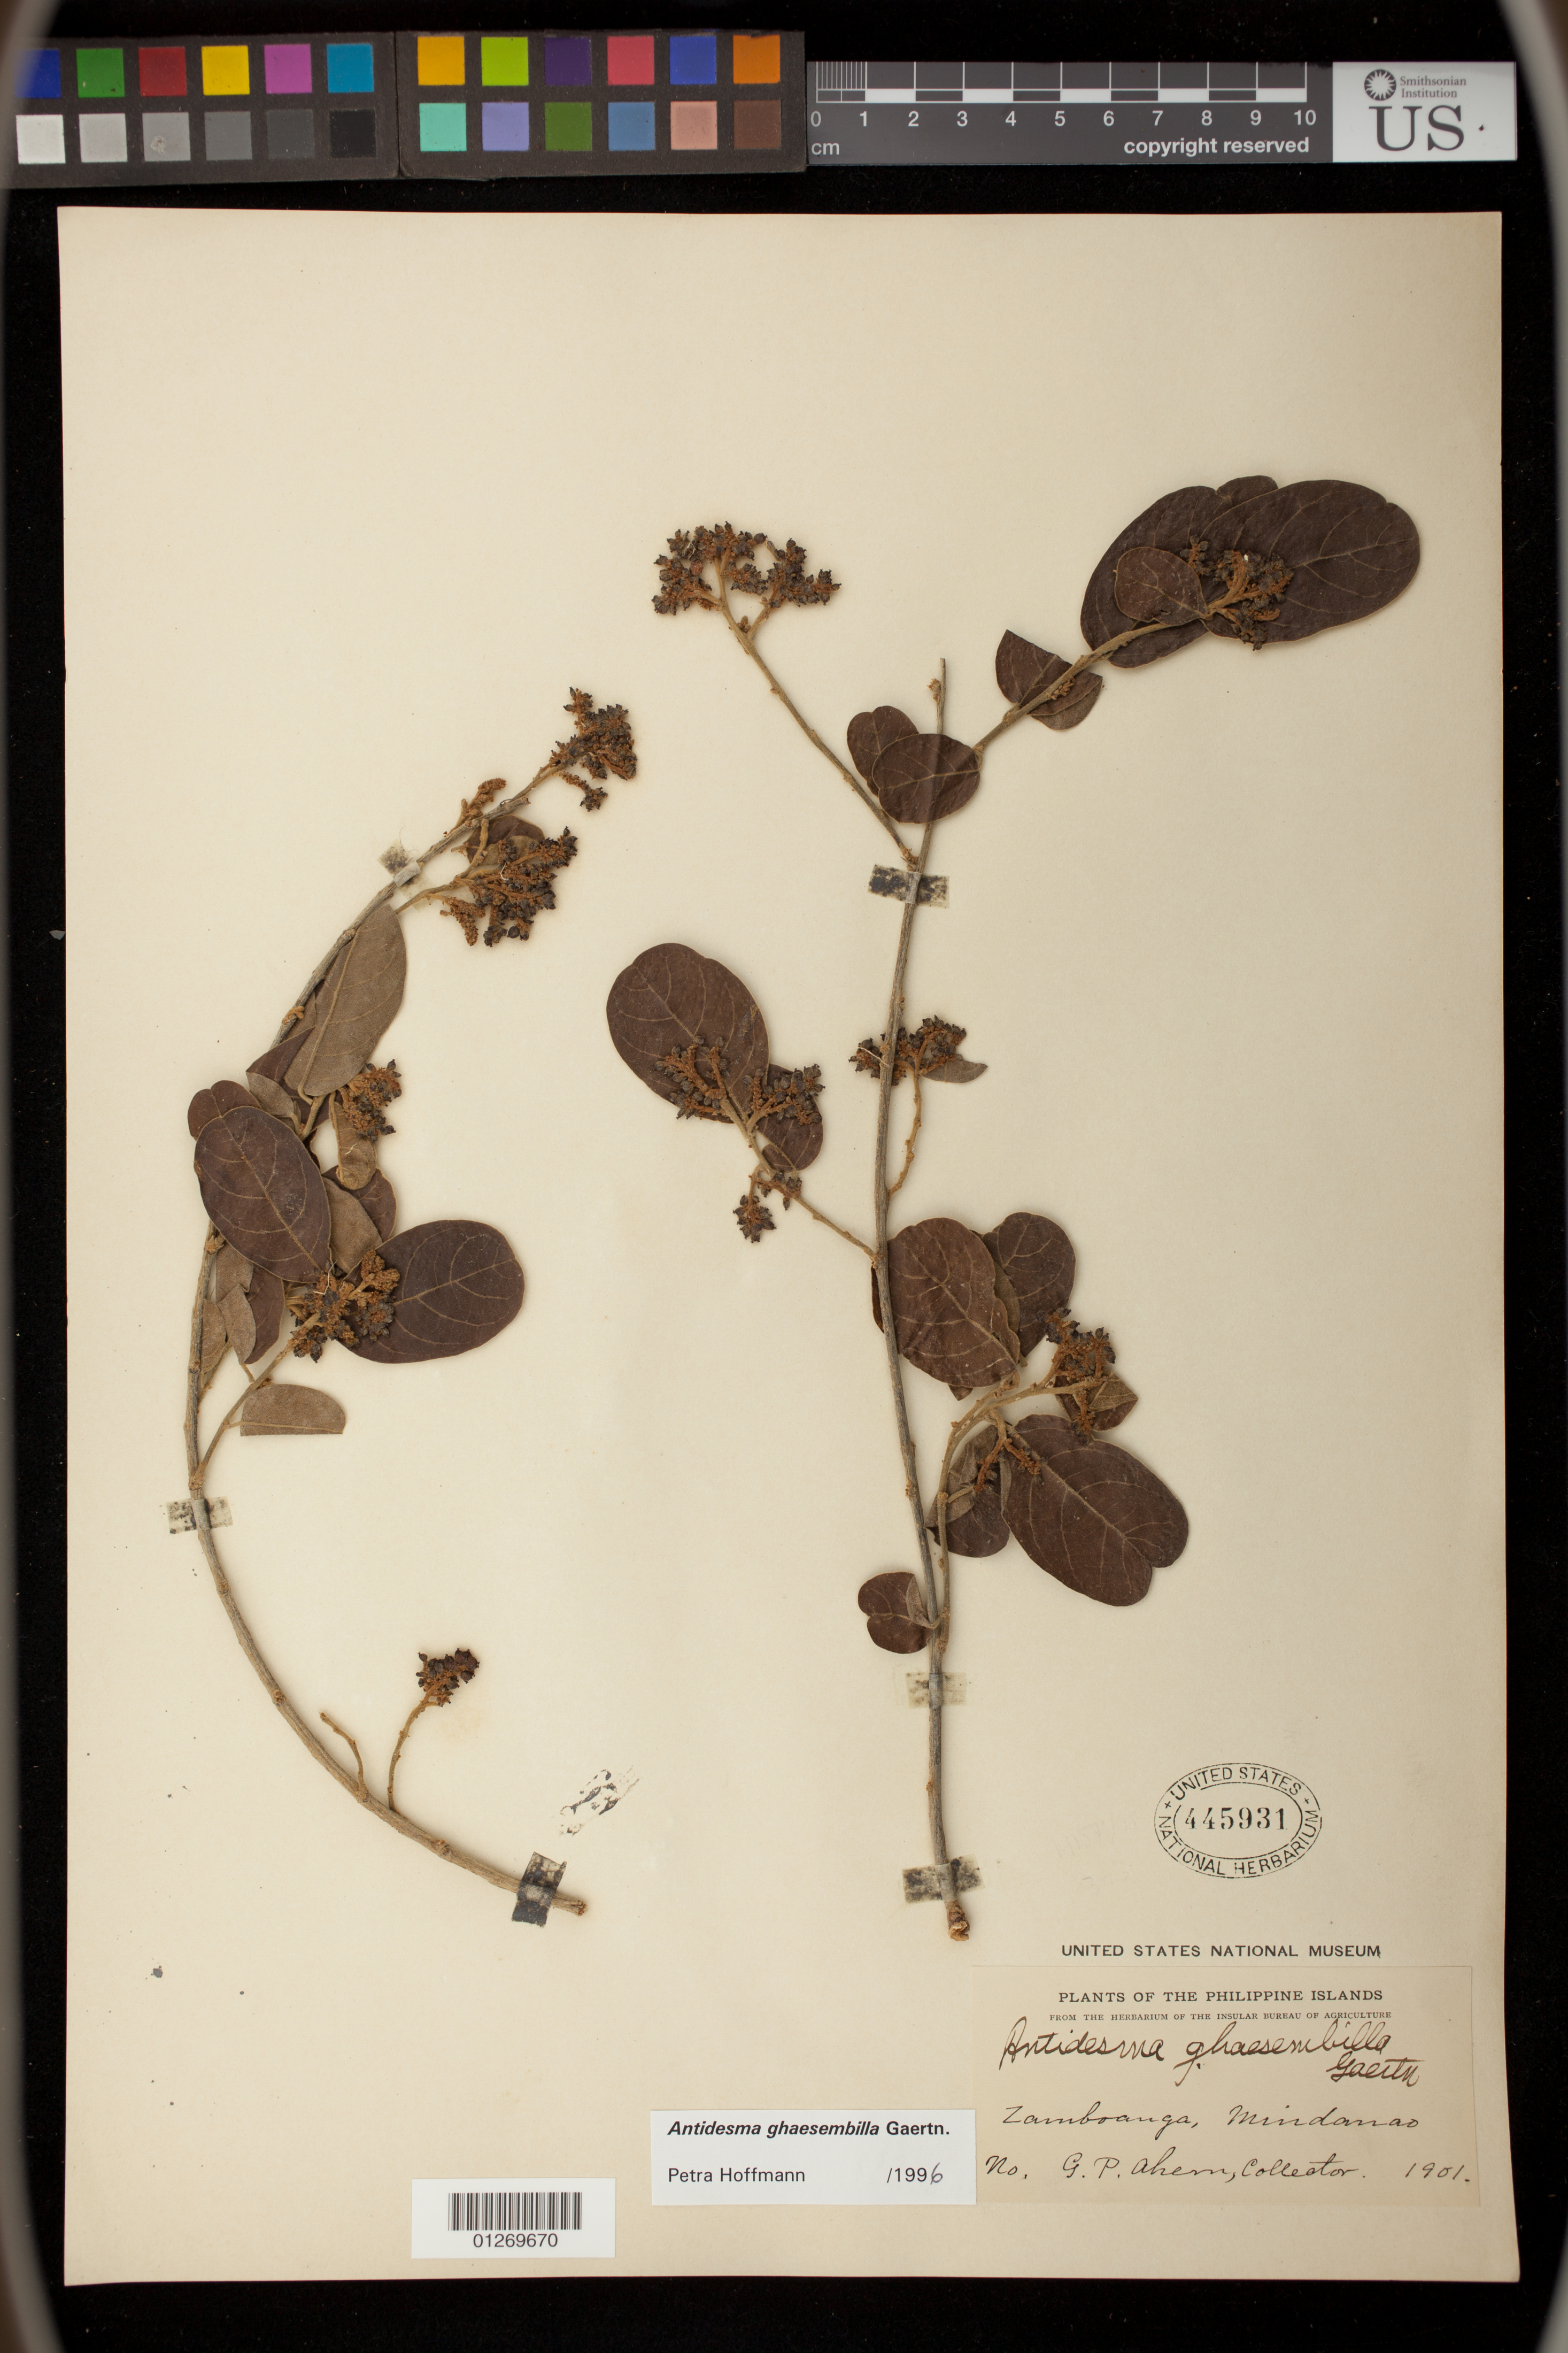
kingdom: Plantae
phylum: Tracheophyta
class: Magnoliopsida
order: Malpighiales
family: Phyllanthaceae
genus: Antidesma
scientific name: Antidesma ghaesembilla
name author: Gaertn.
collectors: G. Ahem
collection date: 1901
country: Philippines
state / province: Zamboanga Peninsula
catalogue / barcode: US 445931